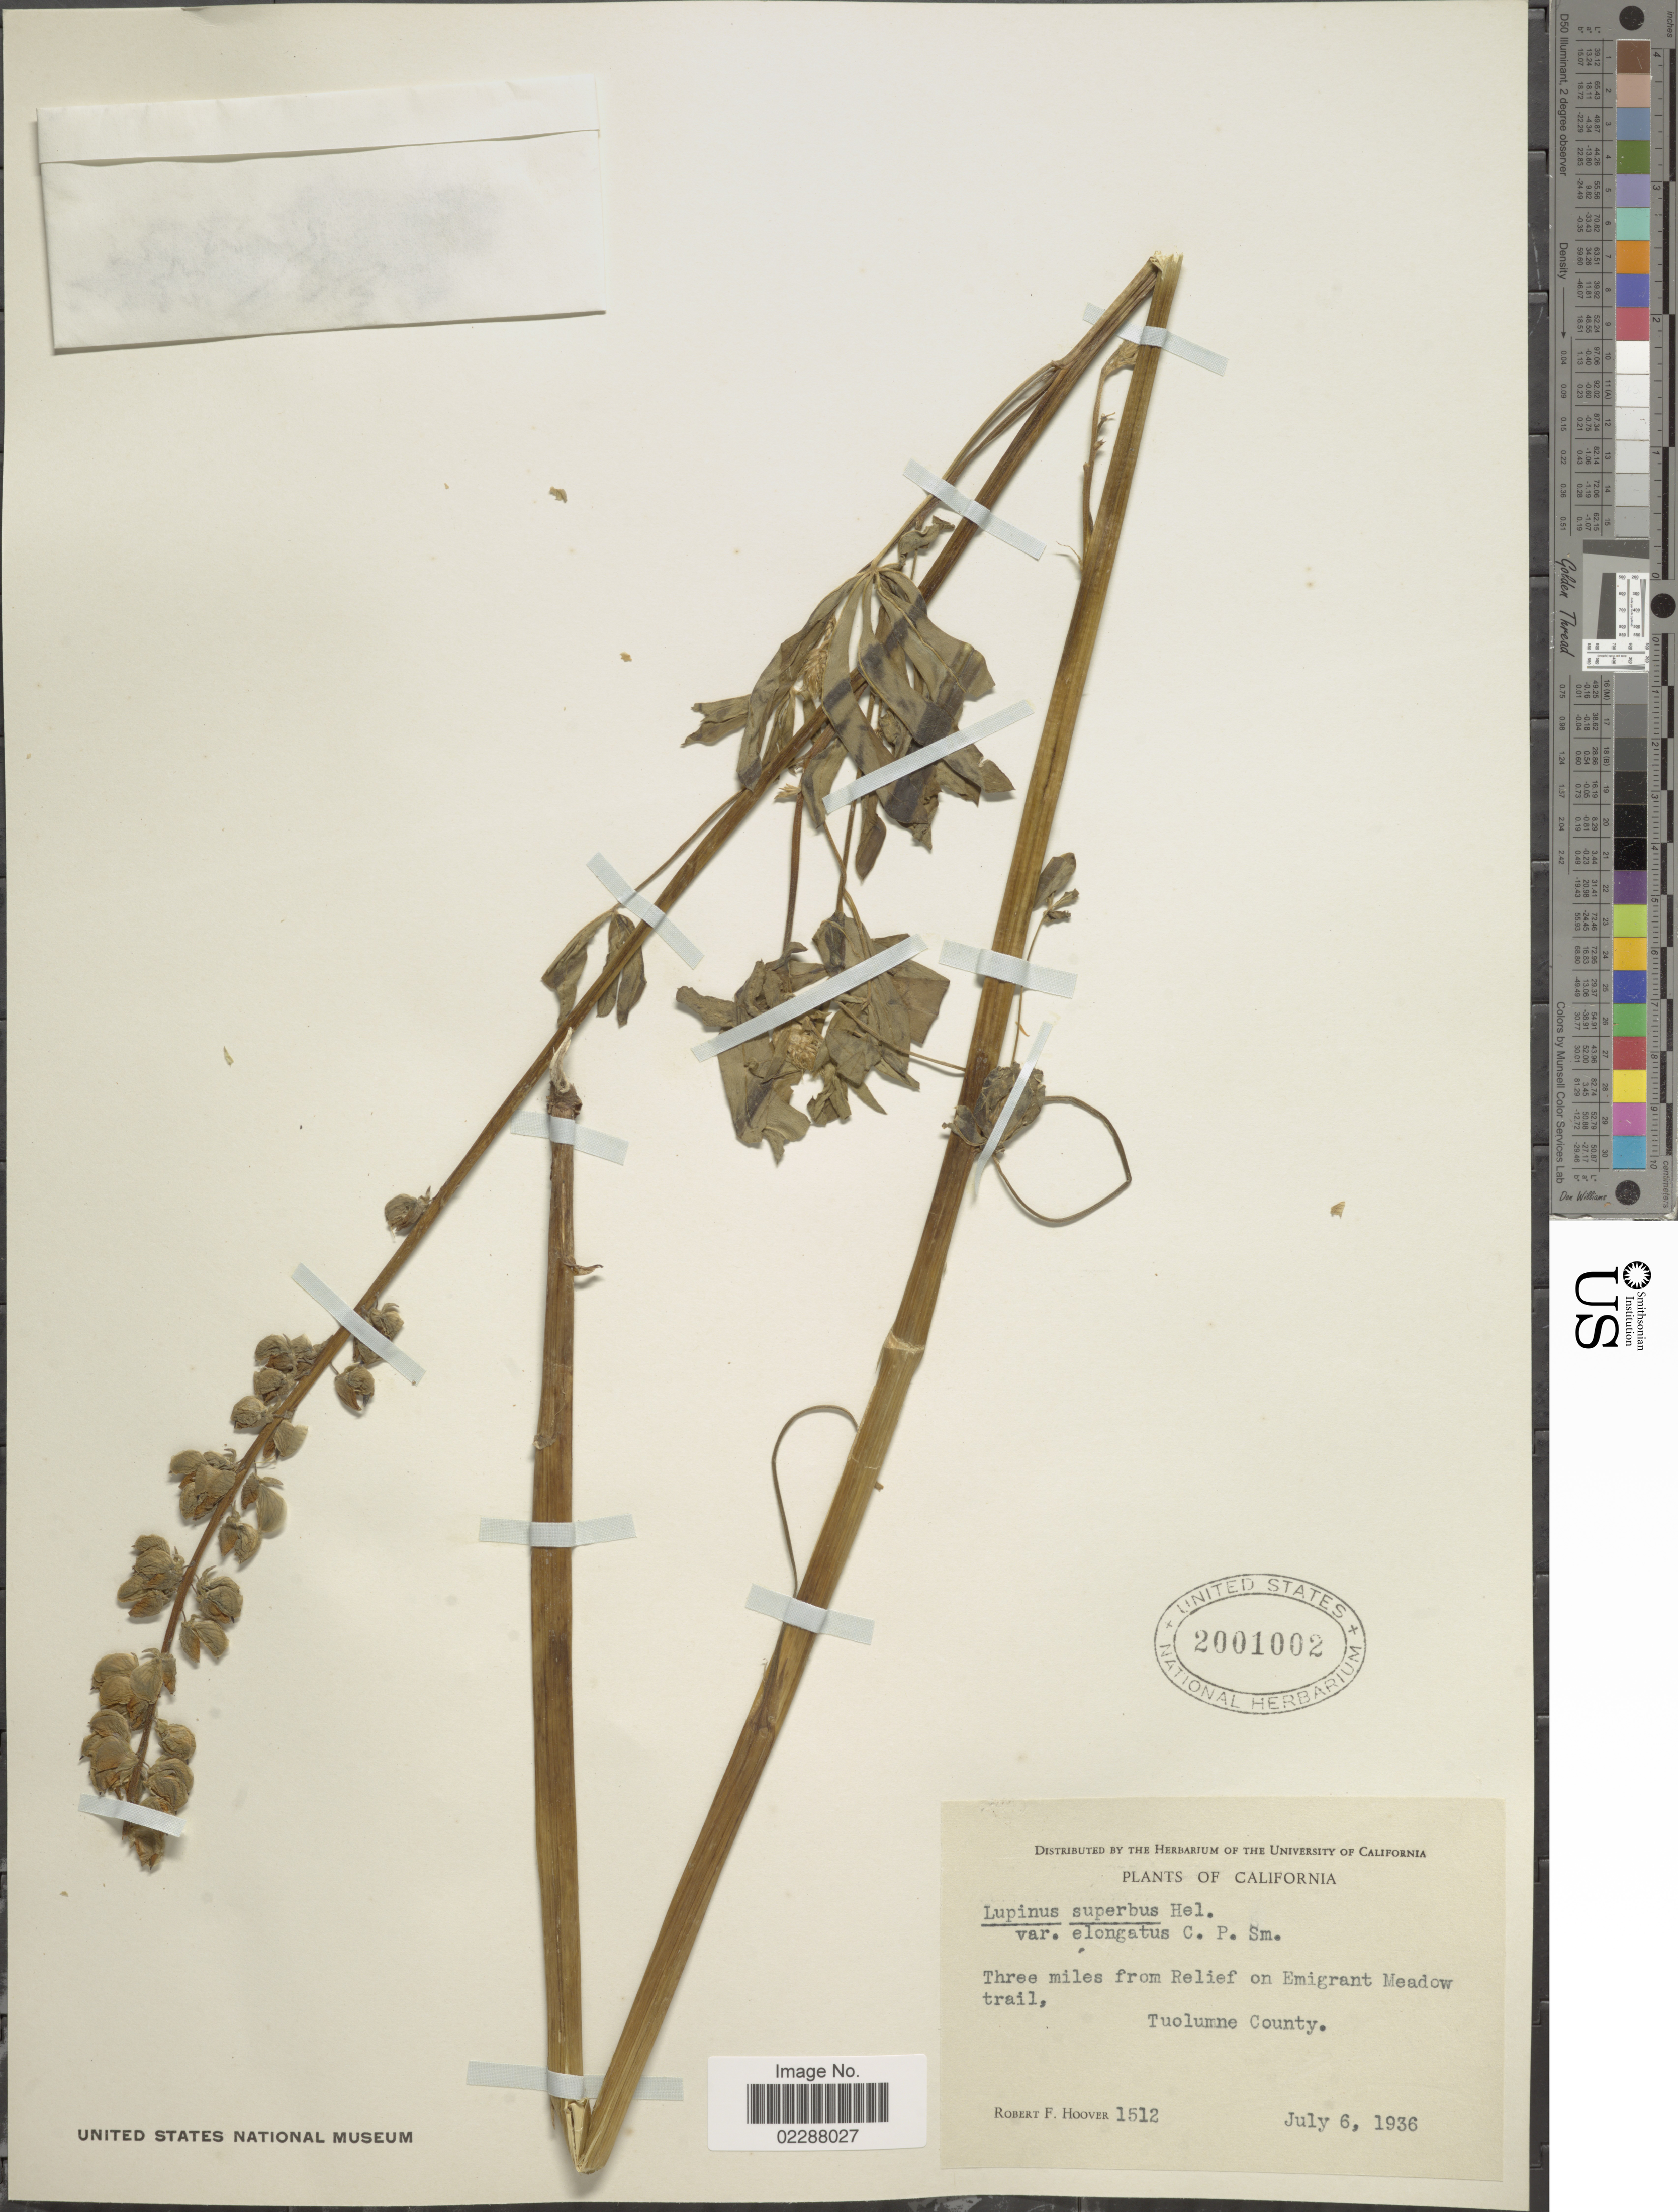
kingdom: Plantae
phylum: Tracheophyta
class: Magnoliopsida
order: Fabales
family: Fabaceae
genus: Lupinus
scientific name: Lupinus superbus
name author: A. Heller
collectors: R. F. Hoover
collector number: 1512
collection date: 1936-07-06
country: United States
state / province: California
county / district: Tuolumne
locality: Three miles from relief on Emigrant Meadow trail, Tuolumne County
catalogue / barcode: US 2001002